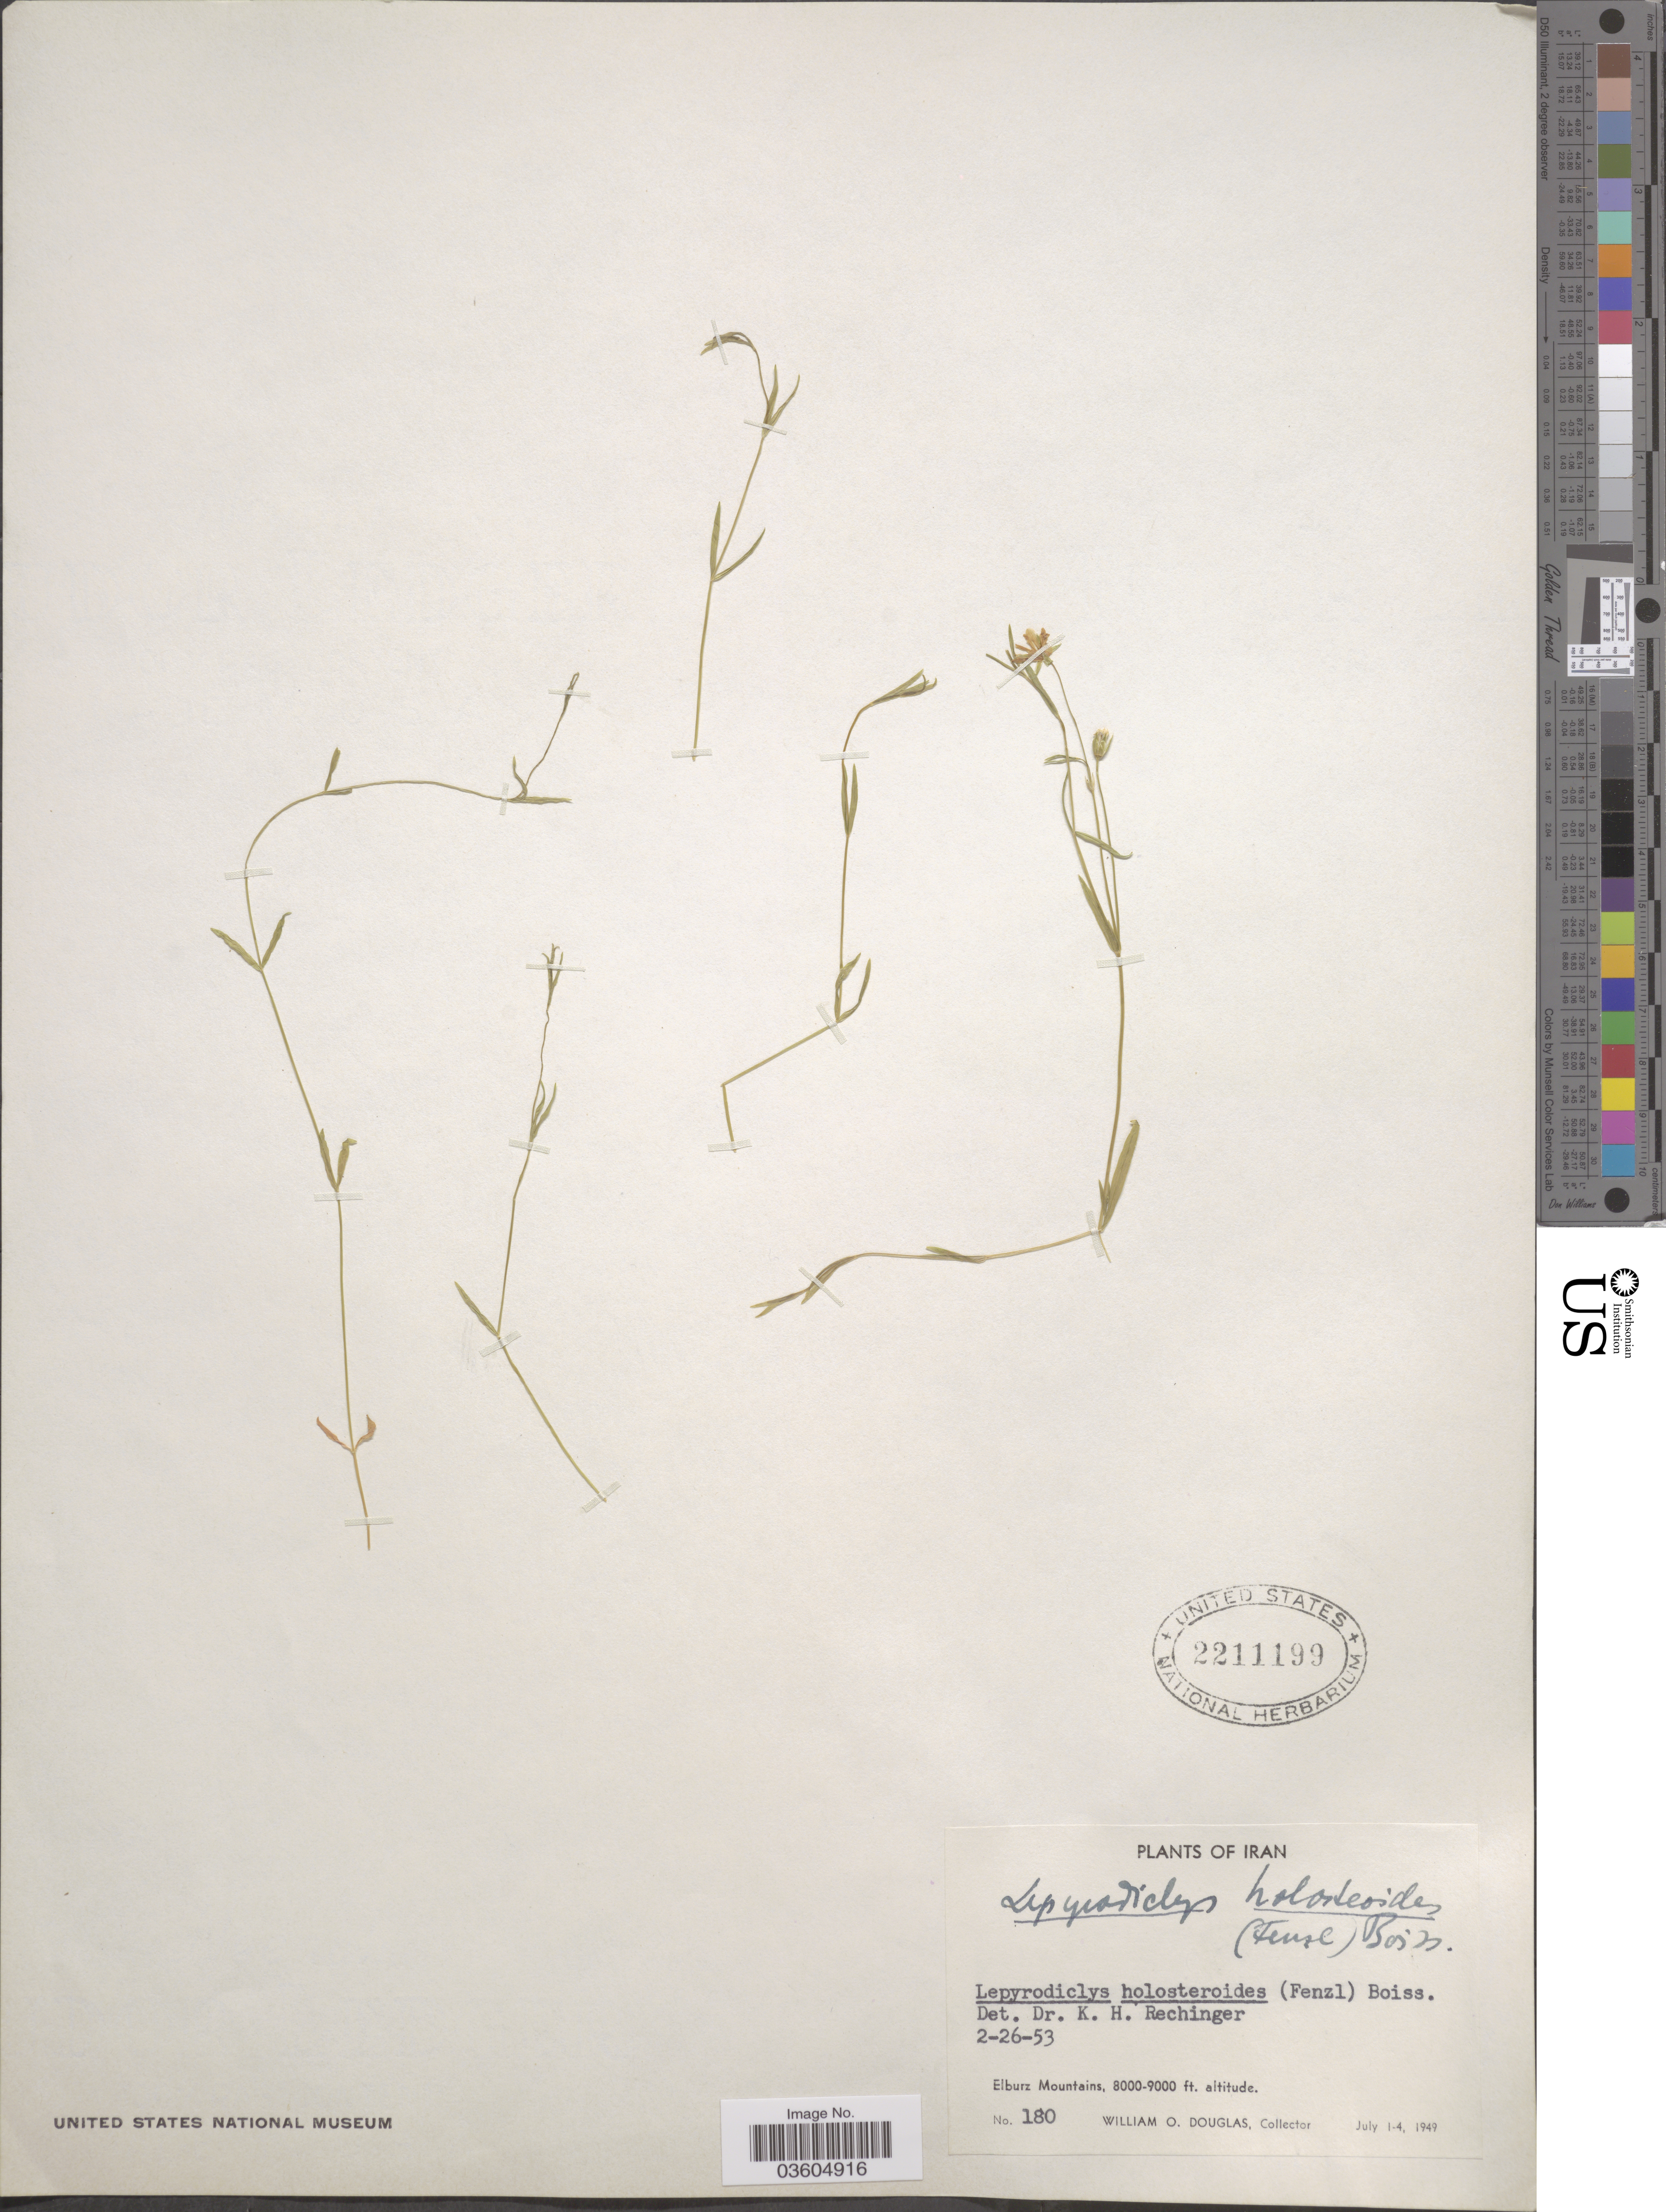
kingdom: Plantae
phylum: Tracheophyta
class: Magnoliopsida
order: Caryophyllales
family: Caryophyllaceae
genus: Lepyrodiclis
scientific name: Lepyrodiclis holosteoides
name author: (C.A. Mey.) Fenzl ex Fisch. & C.A. Mey.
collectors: W. Douglas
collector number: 180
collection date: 1949-07-01/1949-07-04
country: Iran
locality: Elburz Mountains.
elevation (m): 2438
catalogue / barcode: US 2211199